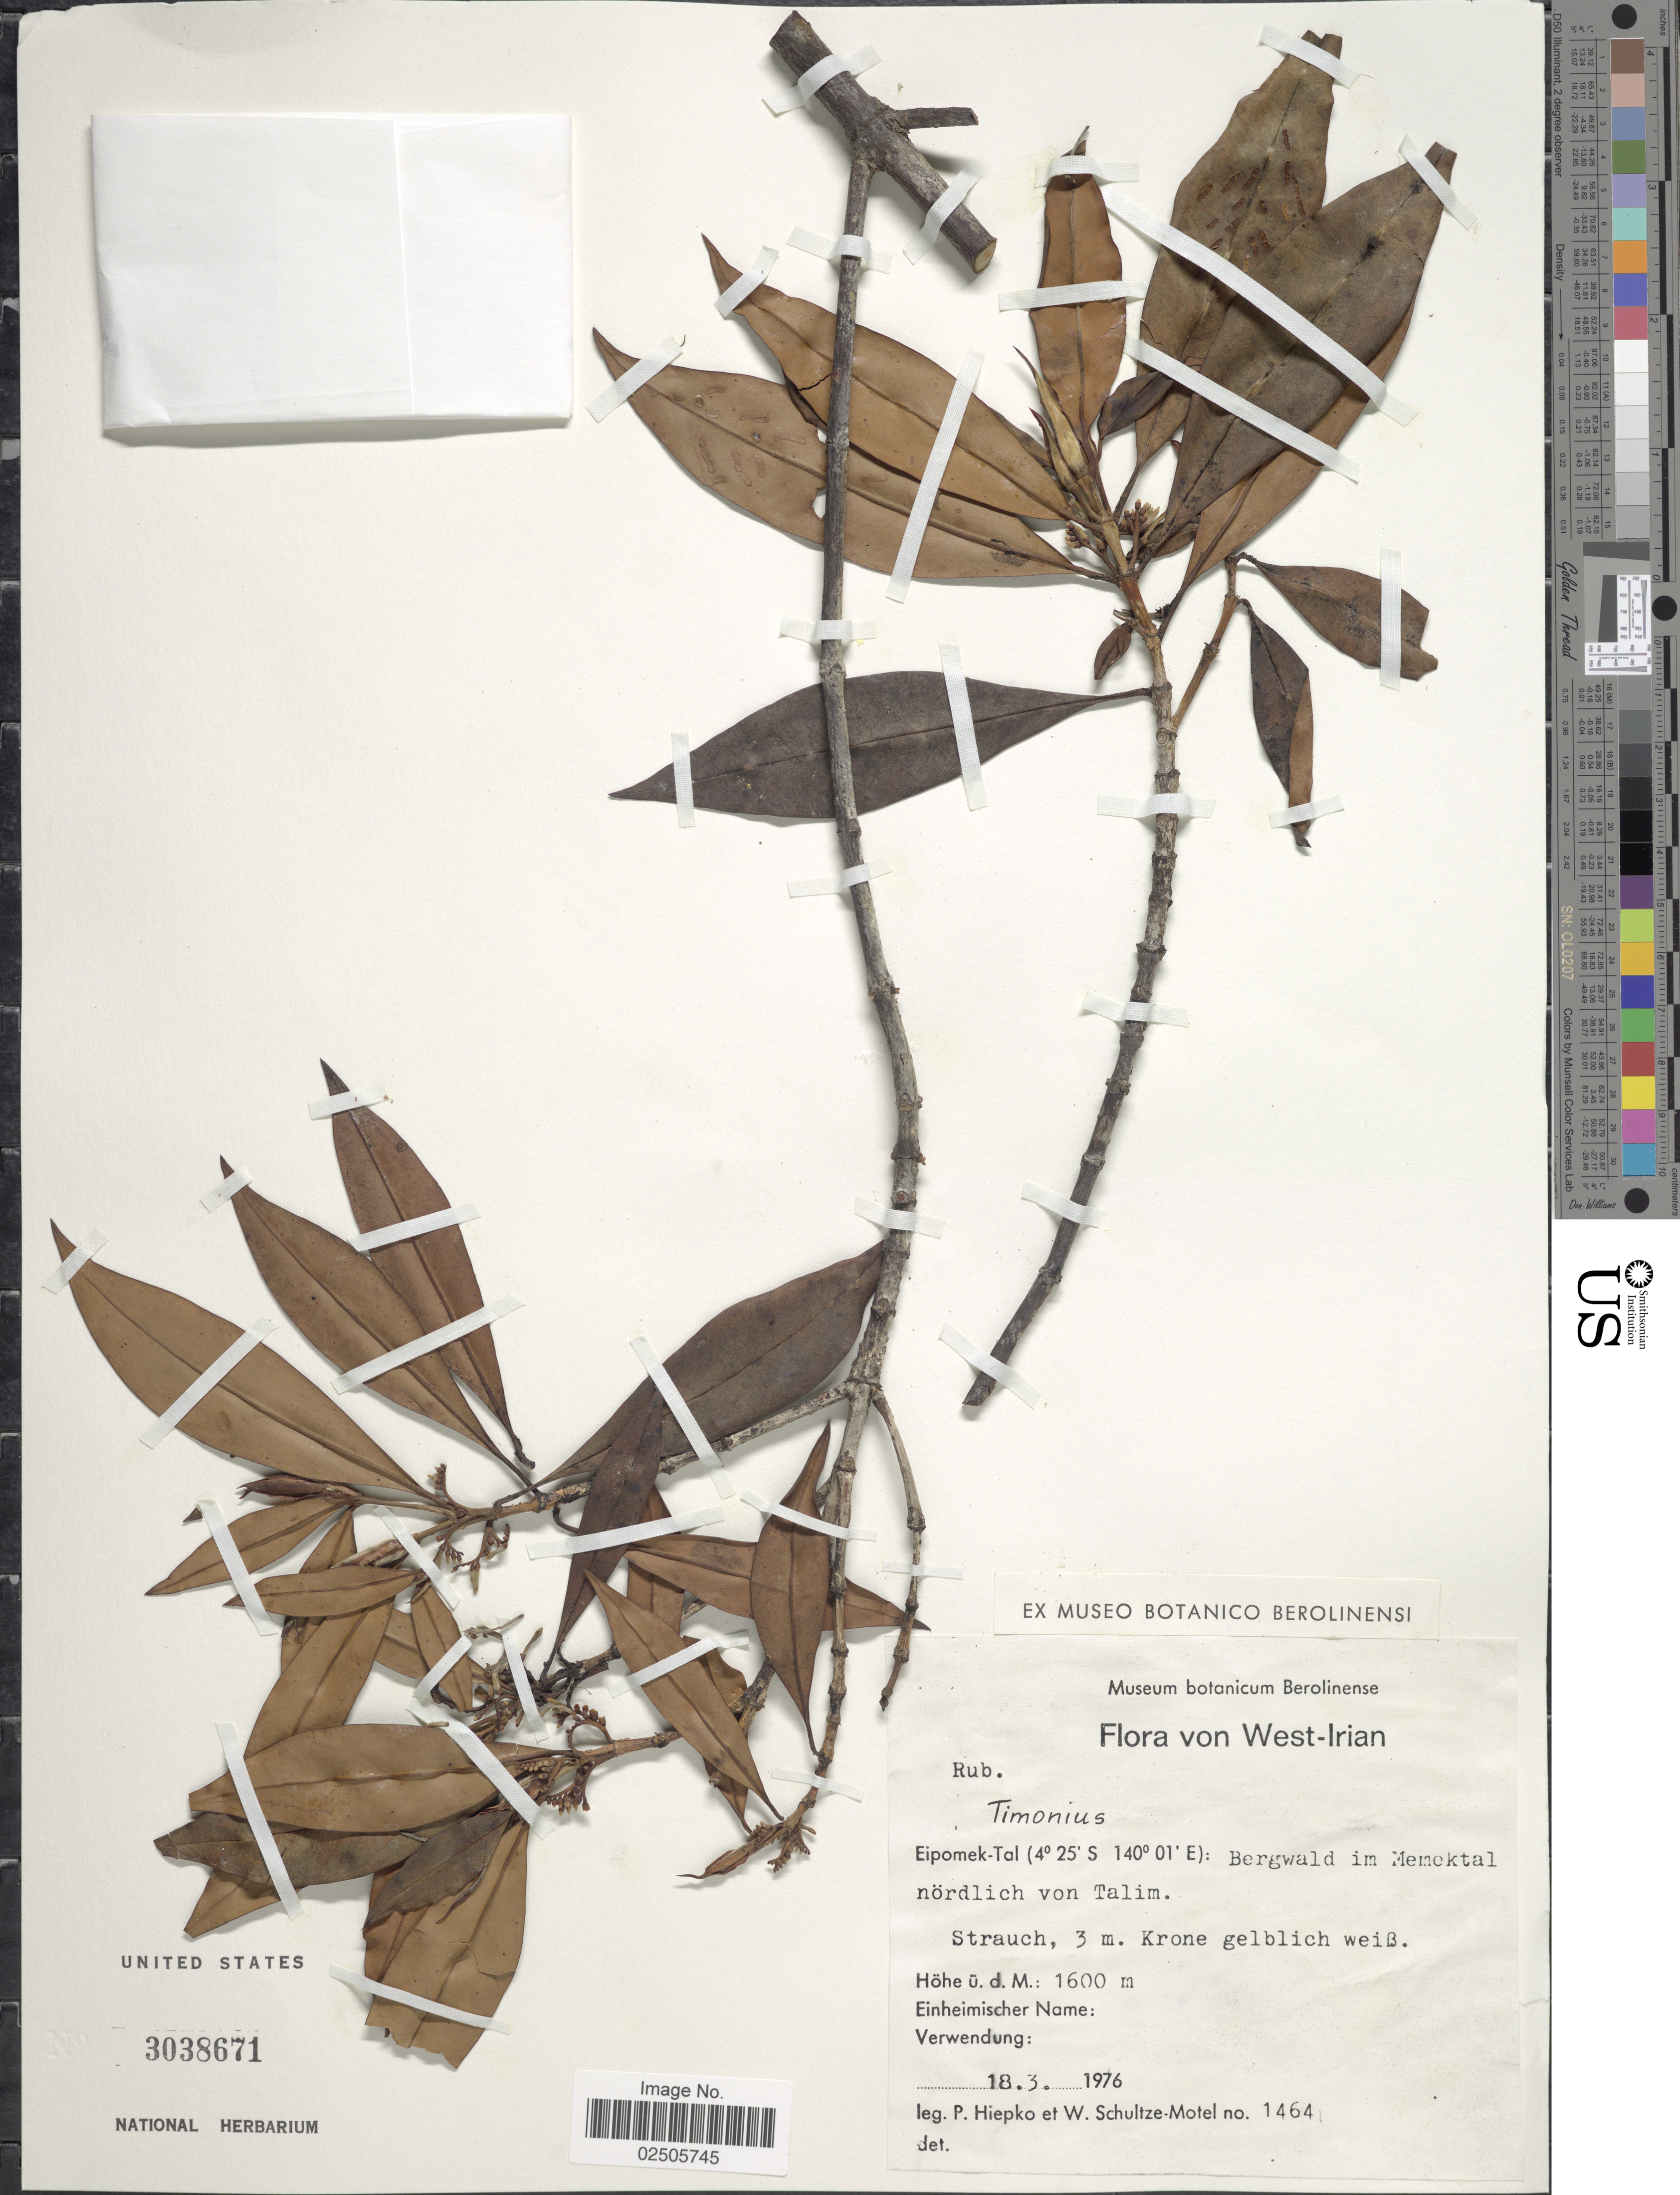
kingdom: Plantae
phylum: Tracheophyta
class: Magnoliopsida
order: Gentianales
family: Rubiaceae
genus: Timonius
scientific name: Timonius sp.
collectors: P. H. Hiepko & W. Schultze-Motel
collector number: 1464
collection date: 1976-03-18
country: Indonesia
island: New Guinea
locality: West-Irian, Eipomek-Tal: Bergwald im Memektal nordlich von Talim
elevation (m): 1600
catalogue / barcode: US 3038671